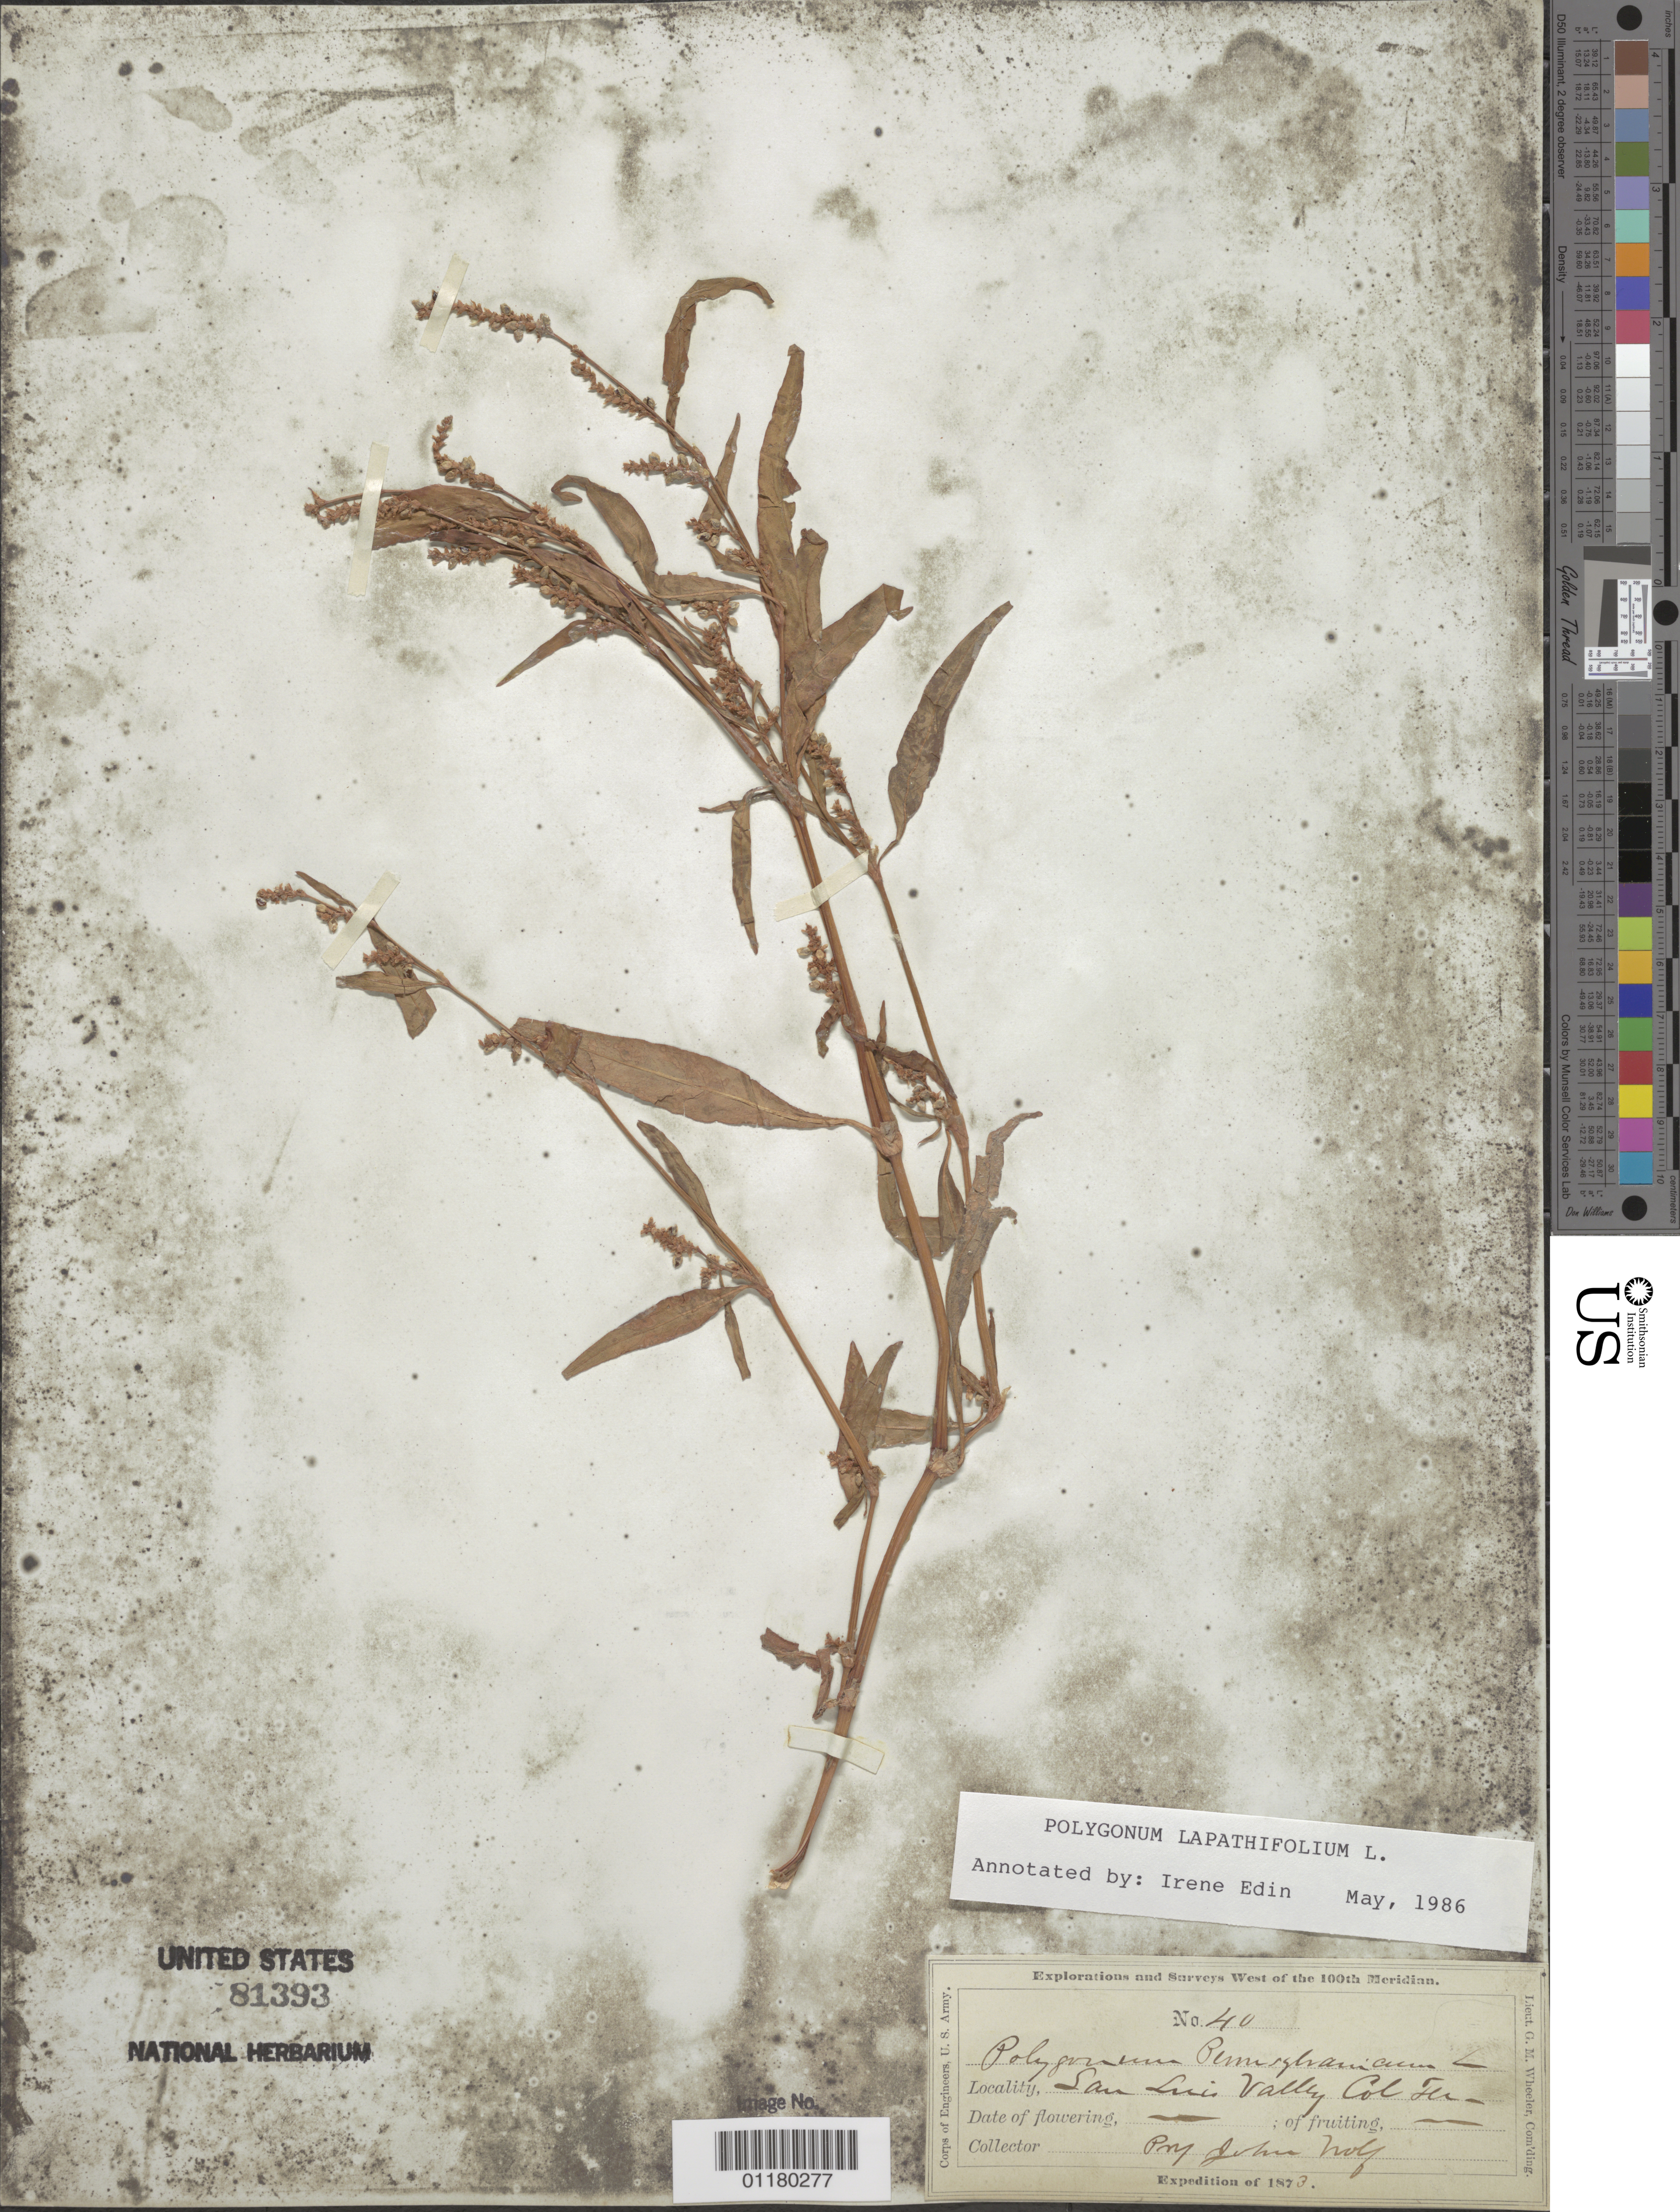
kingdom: Plantae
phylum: Tracheophyta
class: Magnoliopsida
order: Caryophyllales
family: Polygonaceae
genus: Persicaria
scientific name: Persicaria lapathifolia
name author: (L.) Delarbre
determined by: Atha, D. E.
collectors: J. Wolf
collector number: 40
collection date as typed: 1873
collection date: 1873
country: United States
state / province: Colorado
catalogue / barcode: US 81393